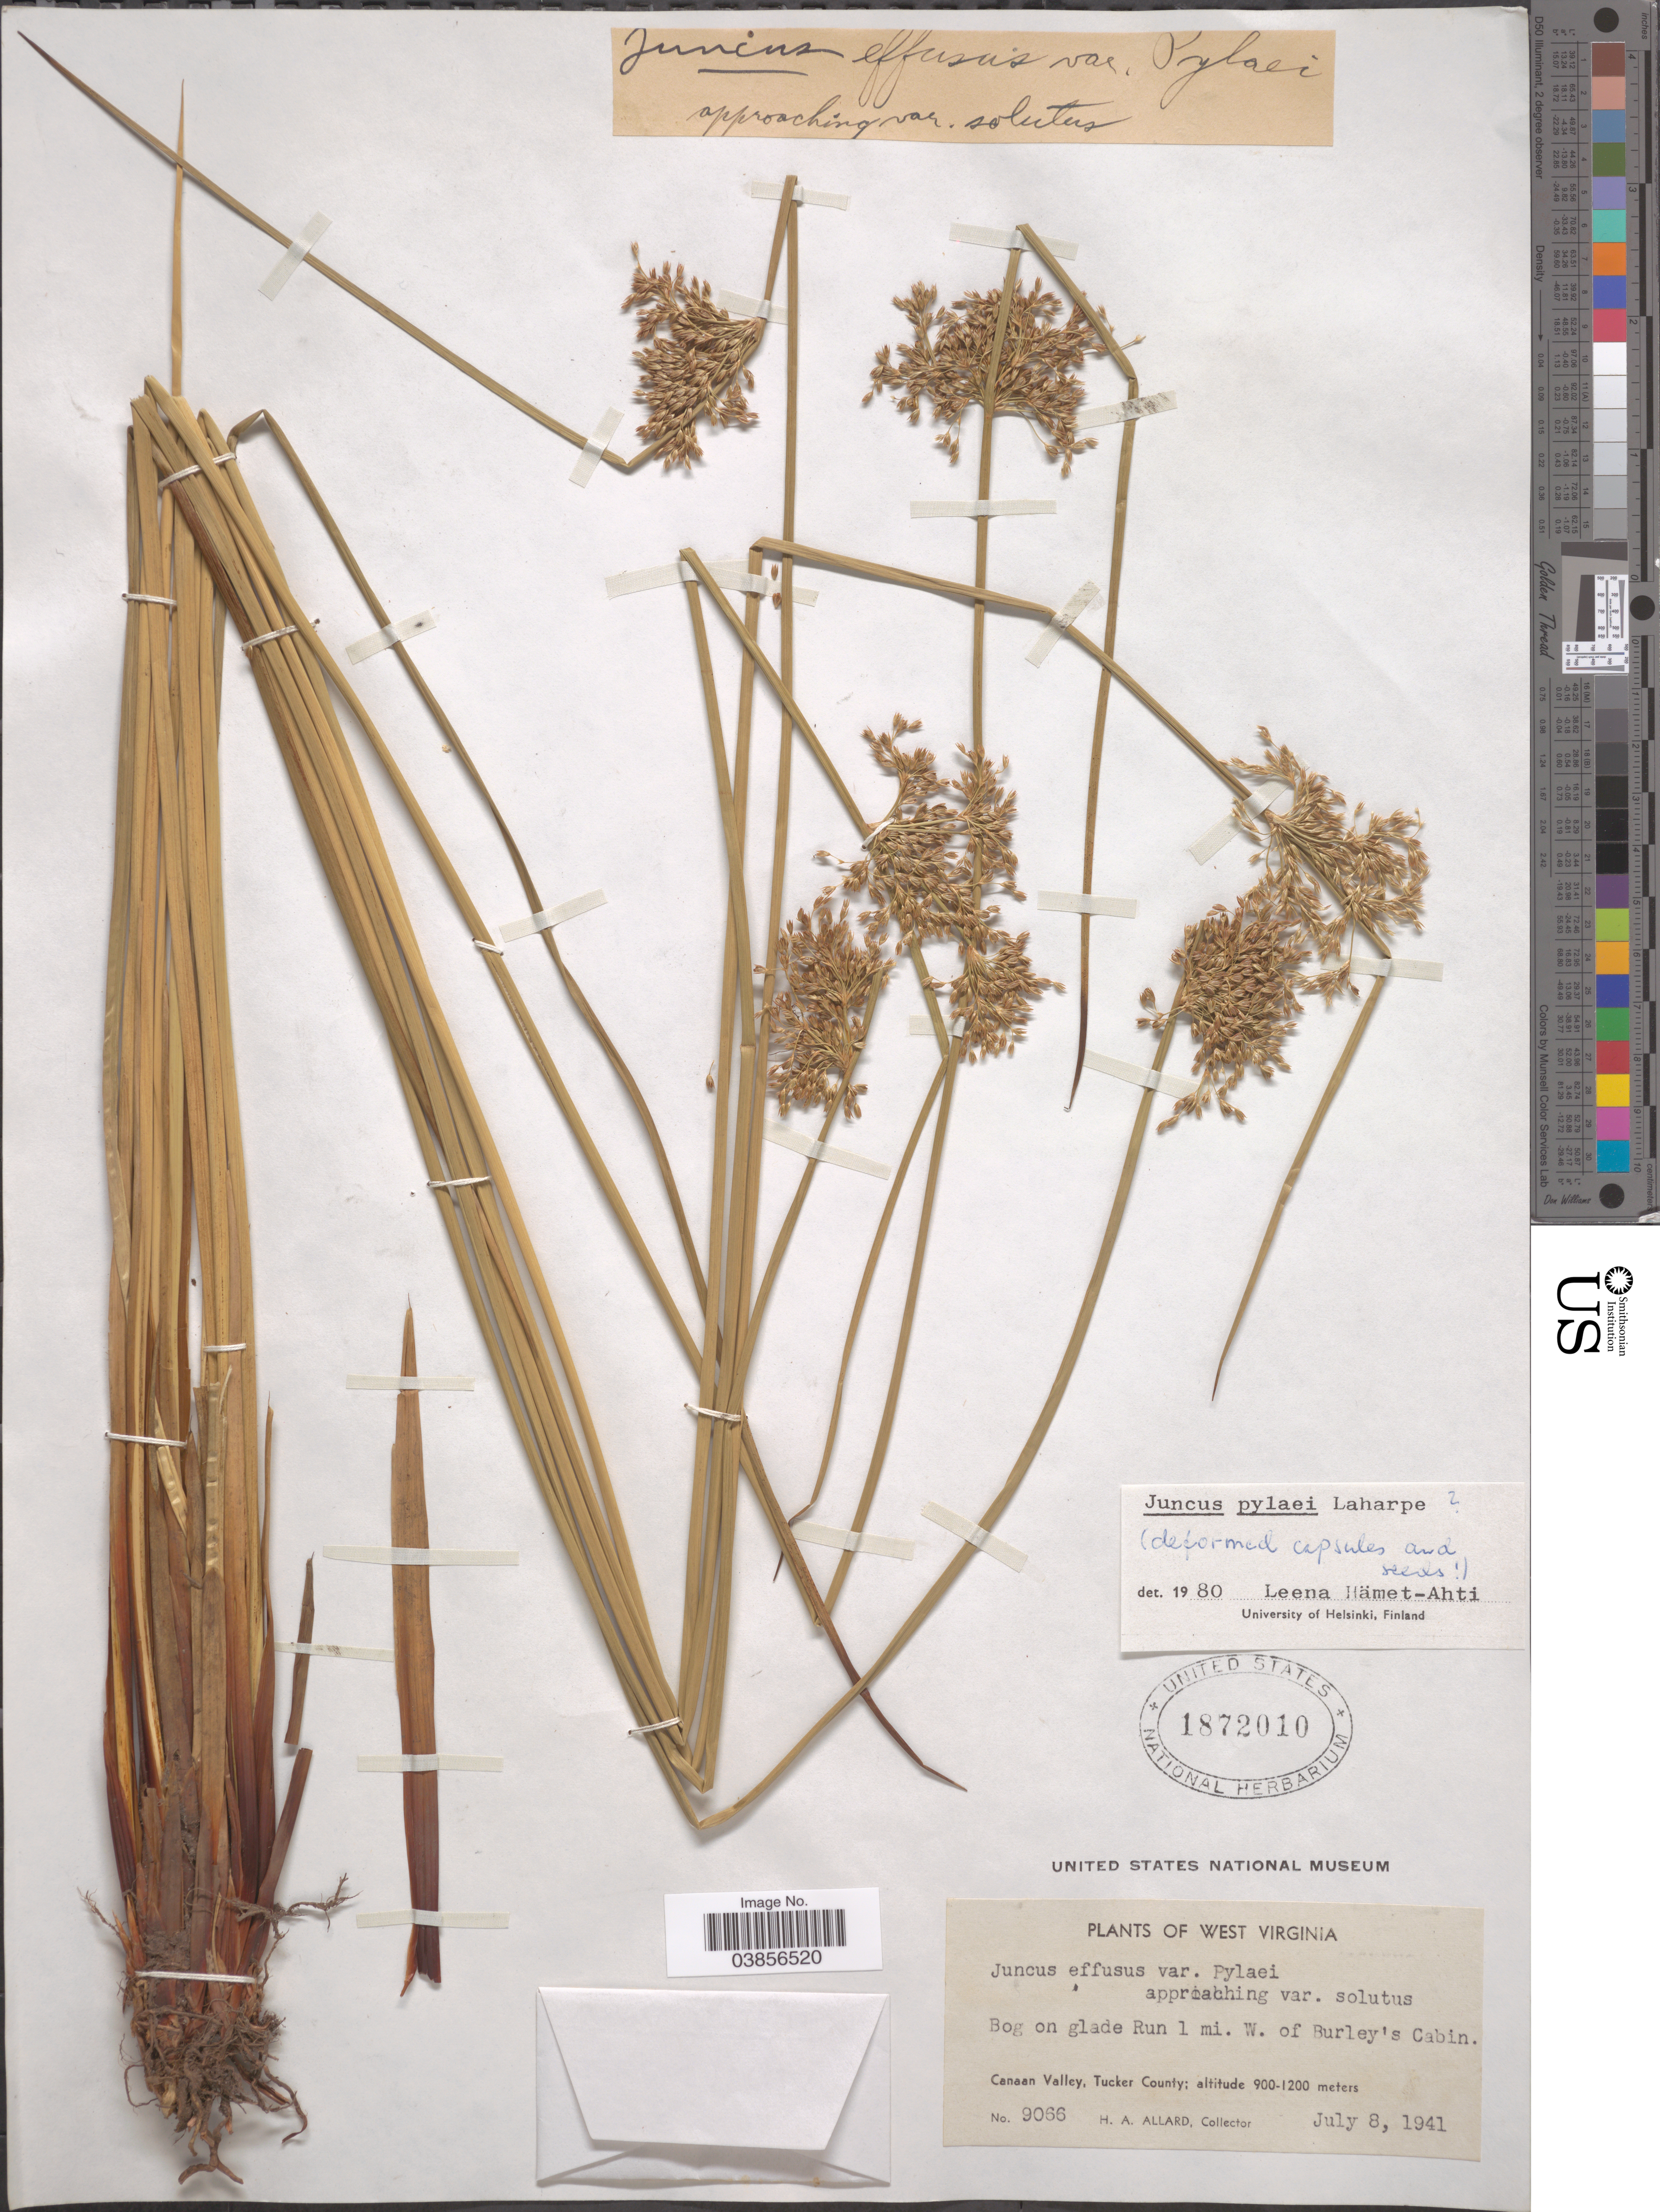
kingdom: Plantae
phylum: Tracheophyta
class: Liliopsida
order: Poales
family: Juncaceae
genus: Juncus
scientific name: Juncus pylaei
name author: Laharpe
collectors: H. A. Allard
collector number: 9066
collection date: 1941-07-08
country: United States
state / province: West Virginia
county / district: Tucker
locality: Bog on Glade Run 1 mi. W. of Burley's Cabin. Canaan Valley, Tucker County.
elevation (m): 900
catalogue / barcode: US 1872010